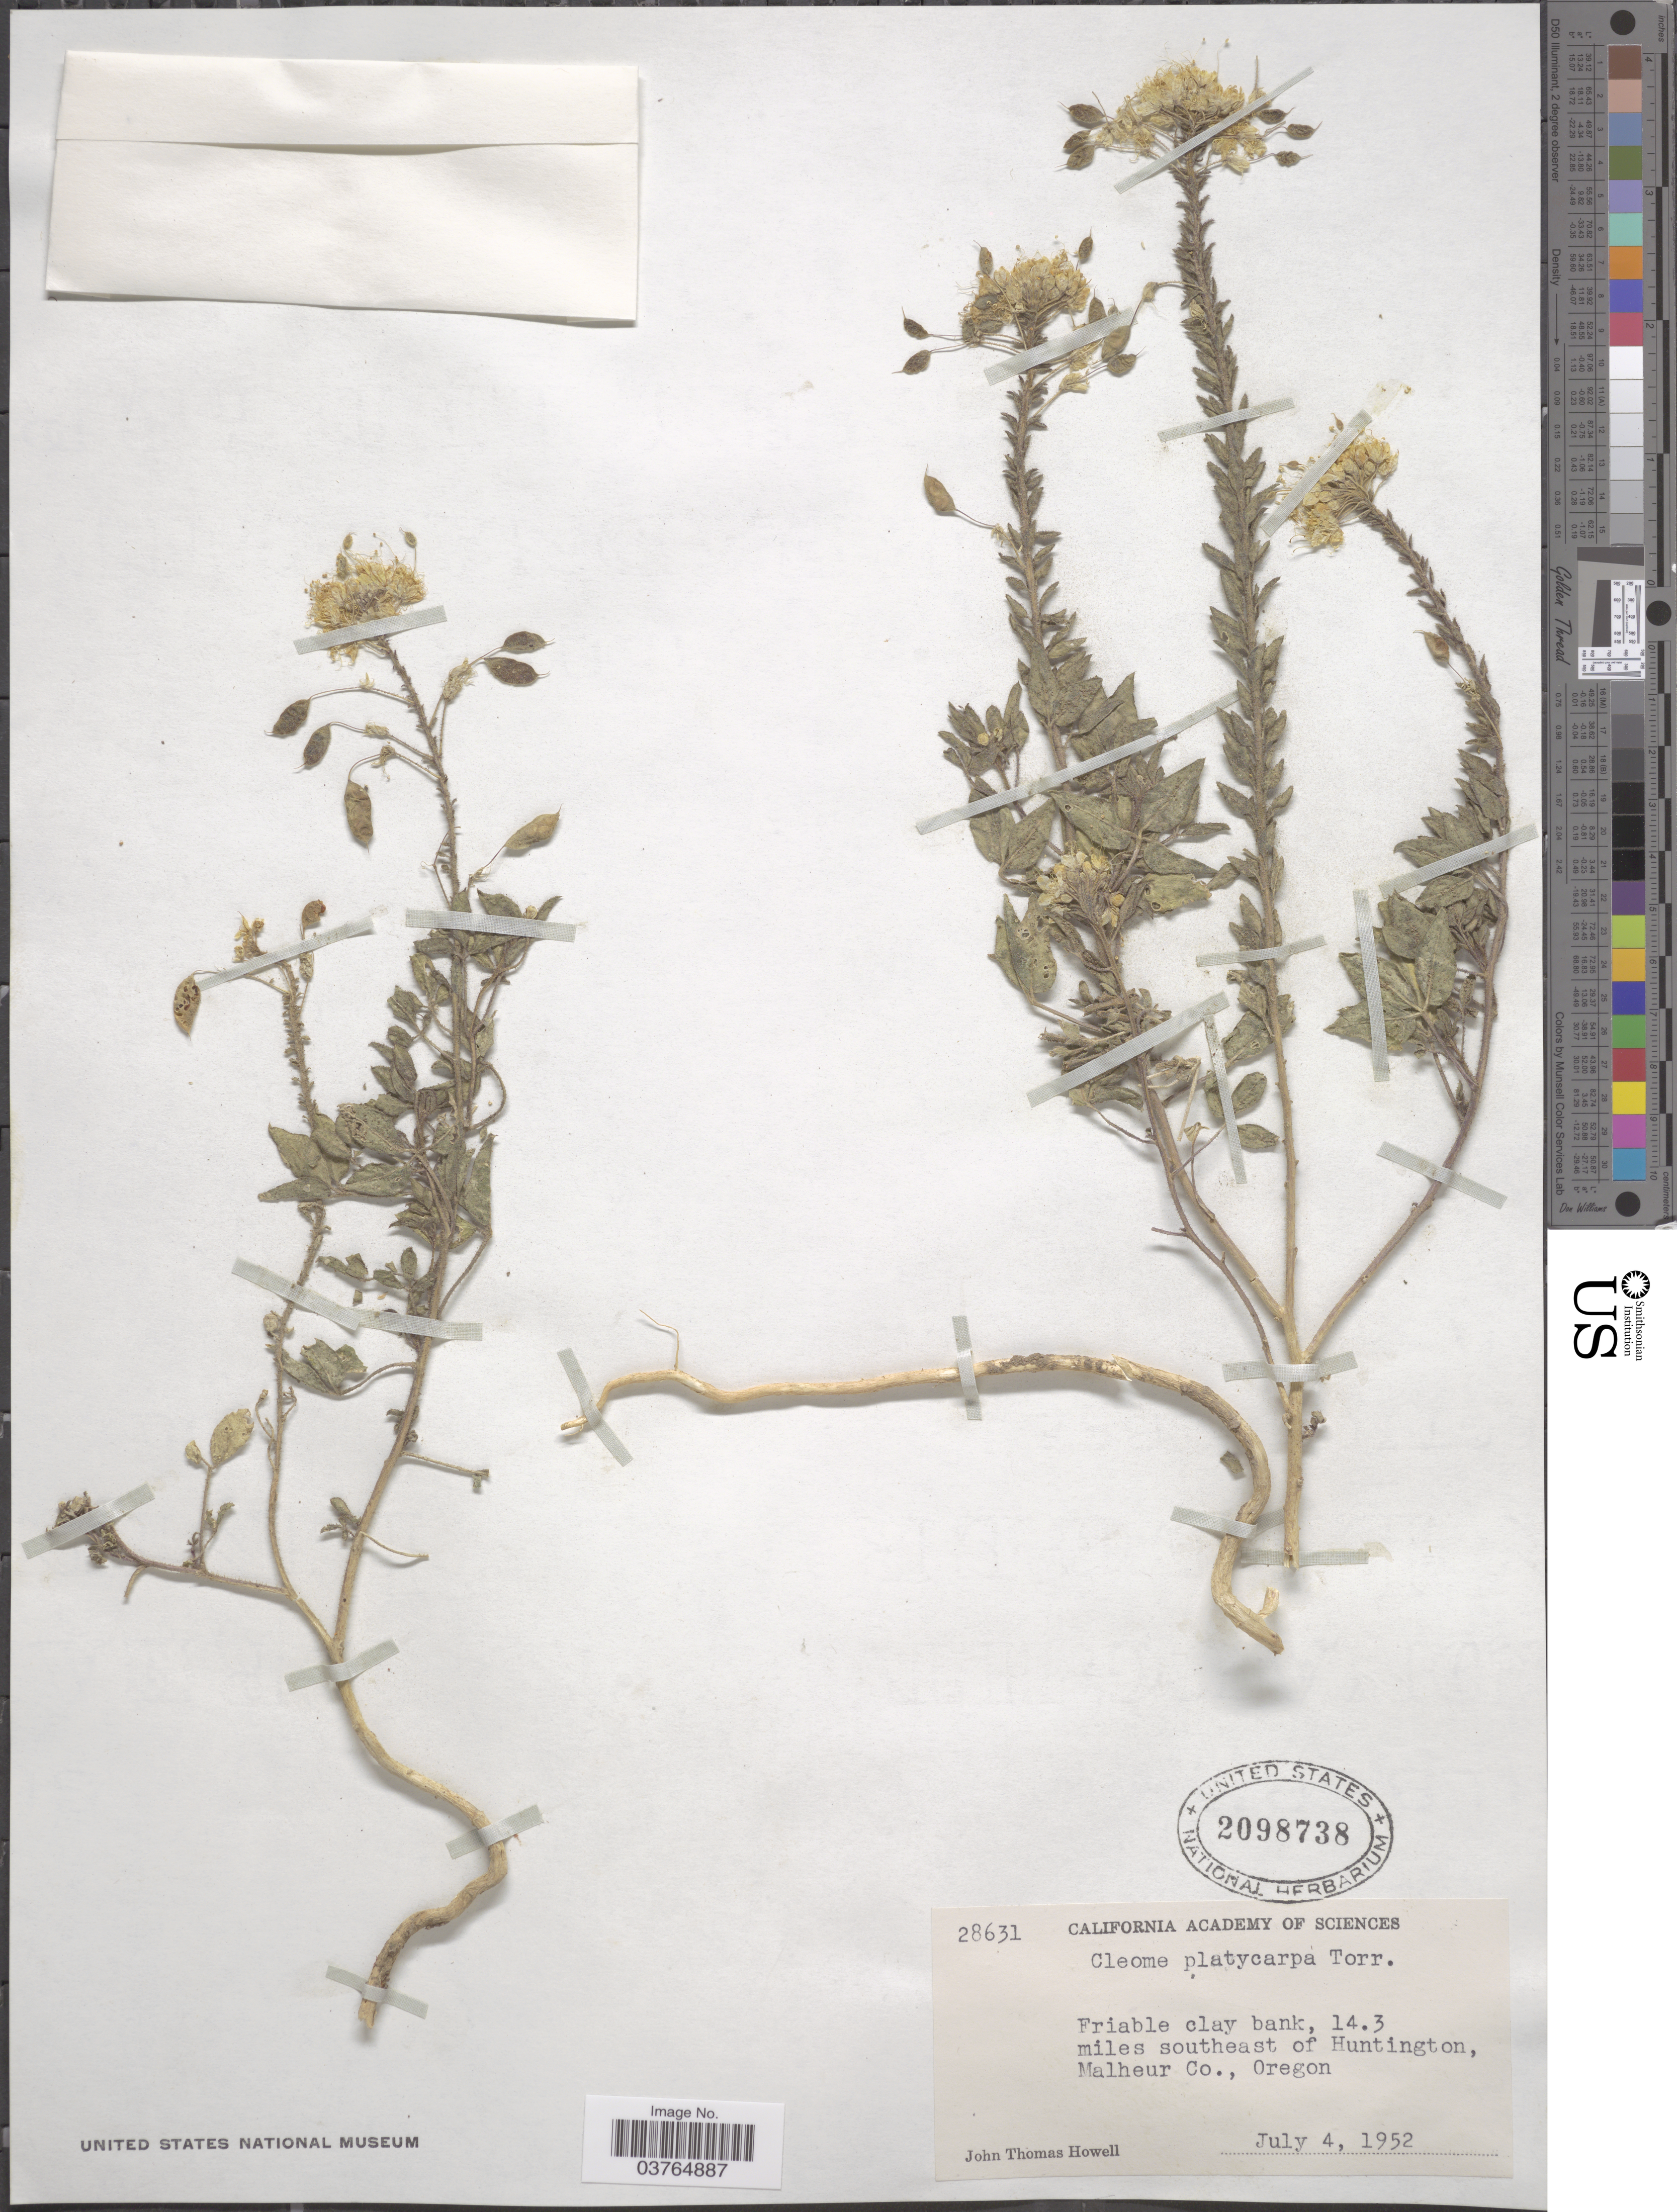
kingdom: Plantae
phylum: Tracheophyta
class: Magnoliopsida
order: Brassicales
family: Cleomaceae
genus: Cleomella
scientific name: Cleomella platycarpa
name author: (Torr.) Roalson & J.C. Hall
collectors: J. T. Howell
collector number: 28631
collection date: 1952-07-04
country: United States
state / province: Oregon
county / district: Malheur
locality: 14.3 miles southeast of Huntington, Malheur Co.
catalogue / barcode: US 2098738